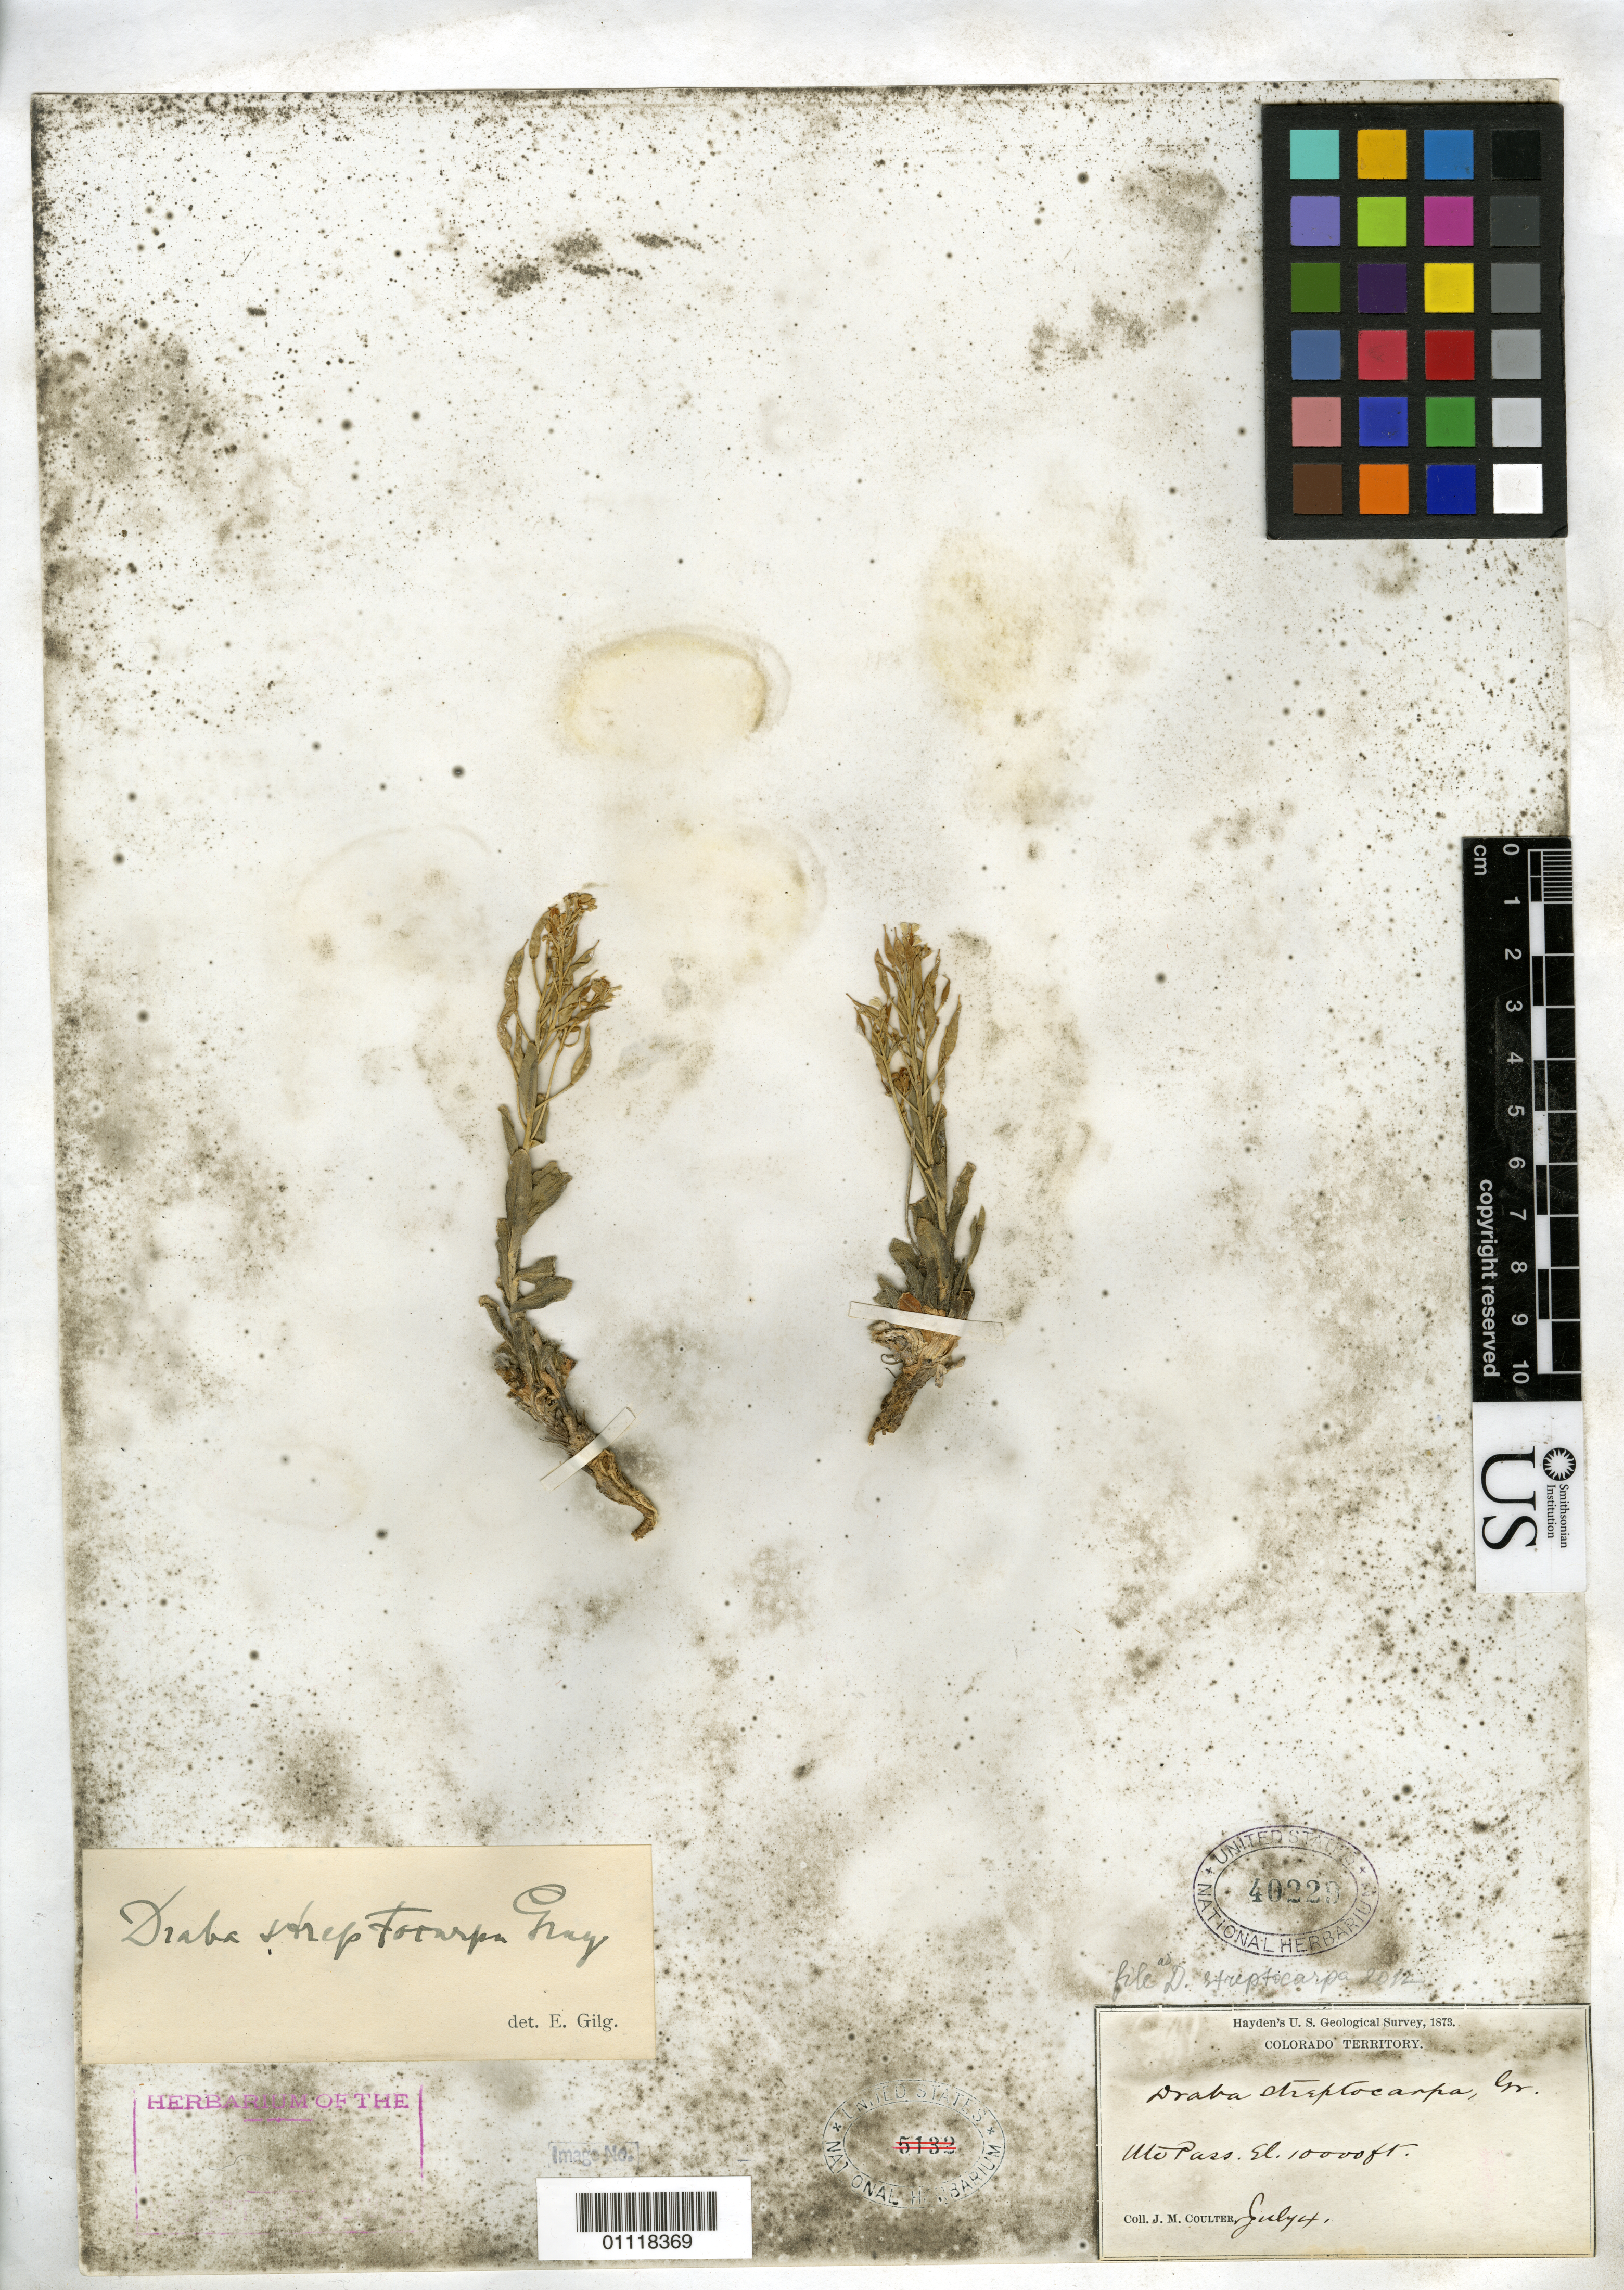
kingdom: Plantae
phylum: Tracheophyta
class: Magnoliopsida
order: Brassicales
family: Brassicaceae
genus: Draba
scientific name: Draba streptocarpa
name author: A. Gray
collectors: J. M. Coulter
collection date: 1873-07-04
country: United States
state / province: Colorado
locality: Ute Pass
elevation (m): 3048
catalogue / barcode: US 40229